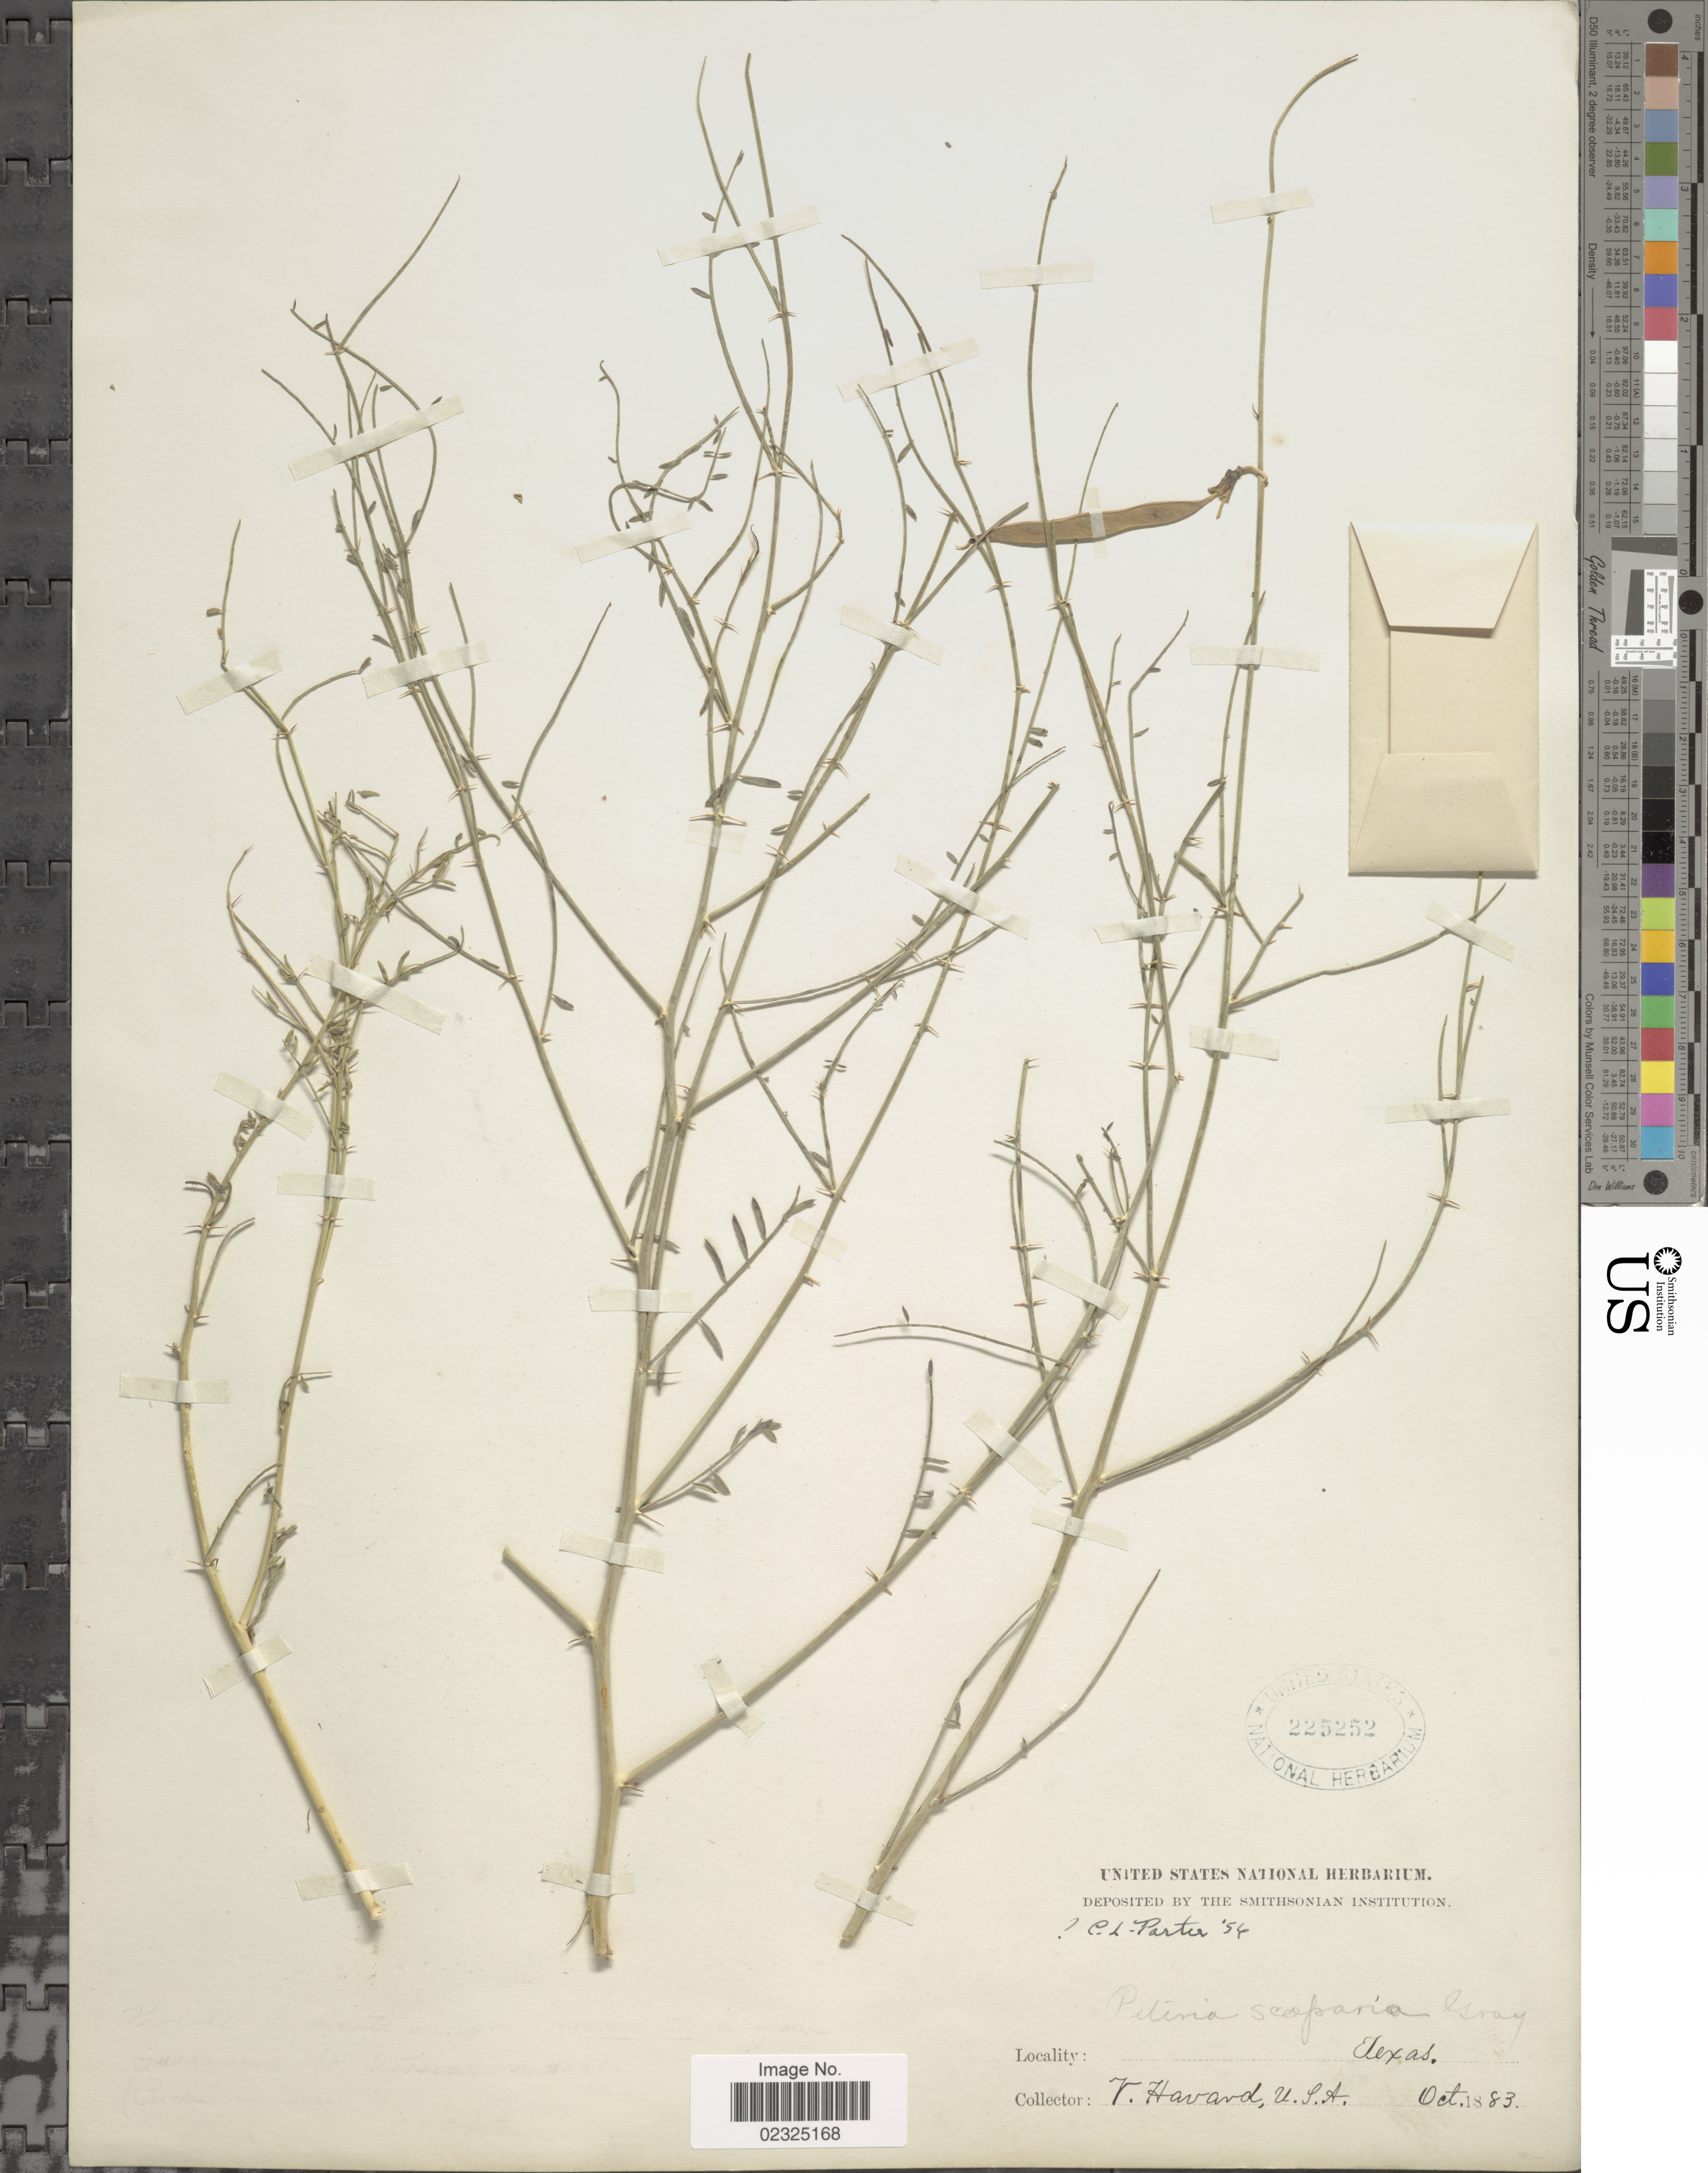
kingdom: Plantae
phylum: Tracheophyta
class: Magnoliopsida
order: Fabales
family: Fabaceae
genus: Peteria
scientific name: Peteria scoparia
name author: A. Gray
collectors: V. Havard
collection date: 1883-10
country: United States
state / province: Texas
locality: Texas.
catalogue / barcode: US 225252